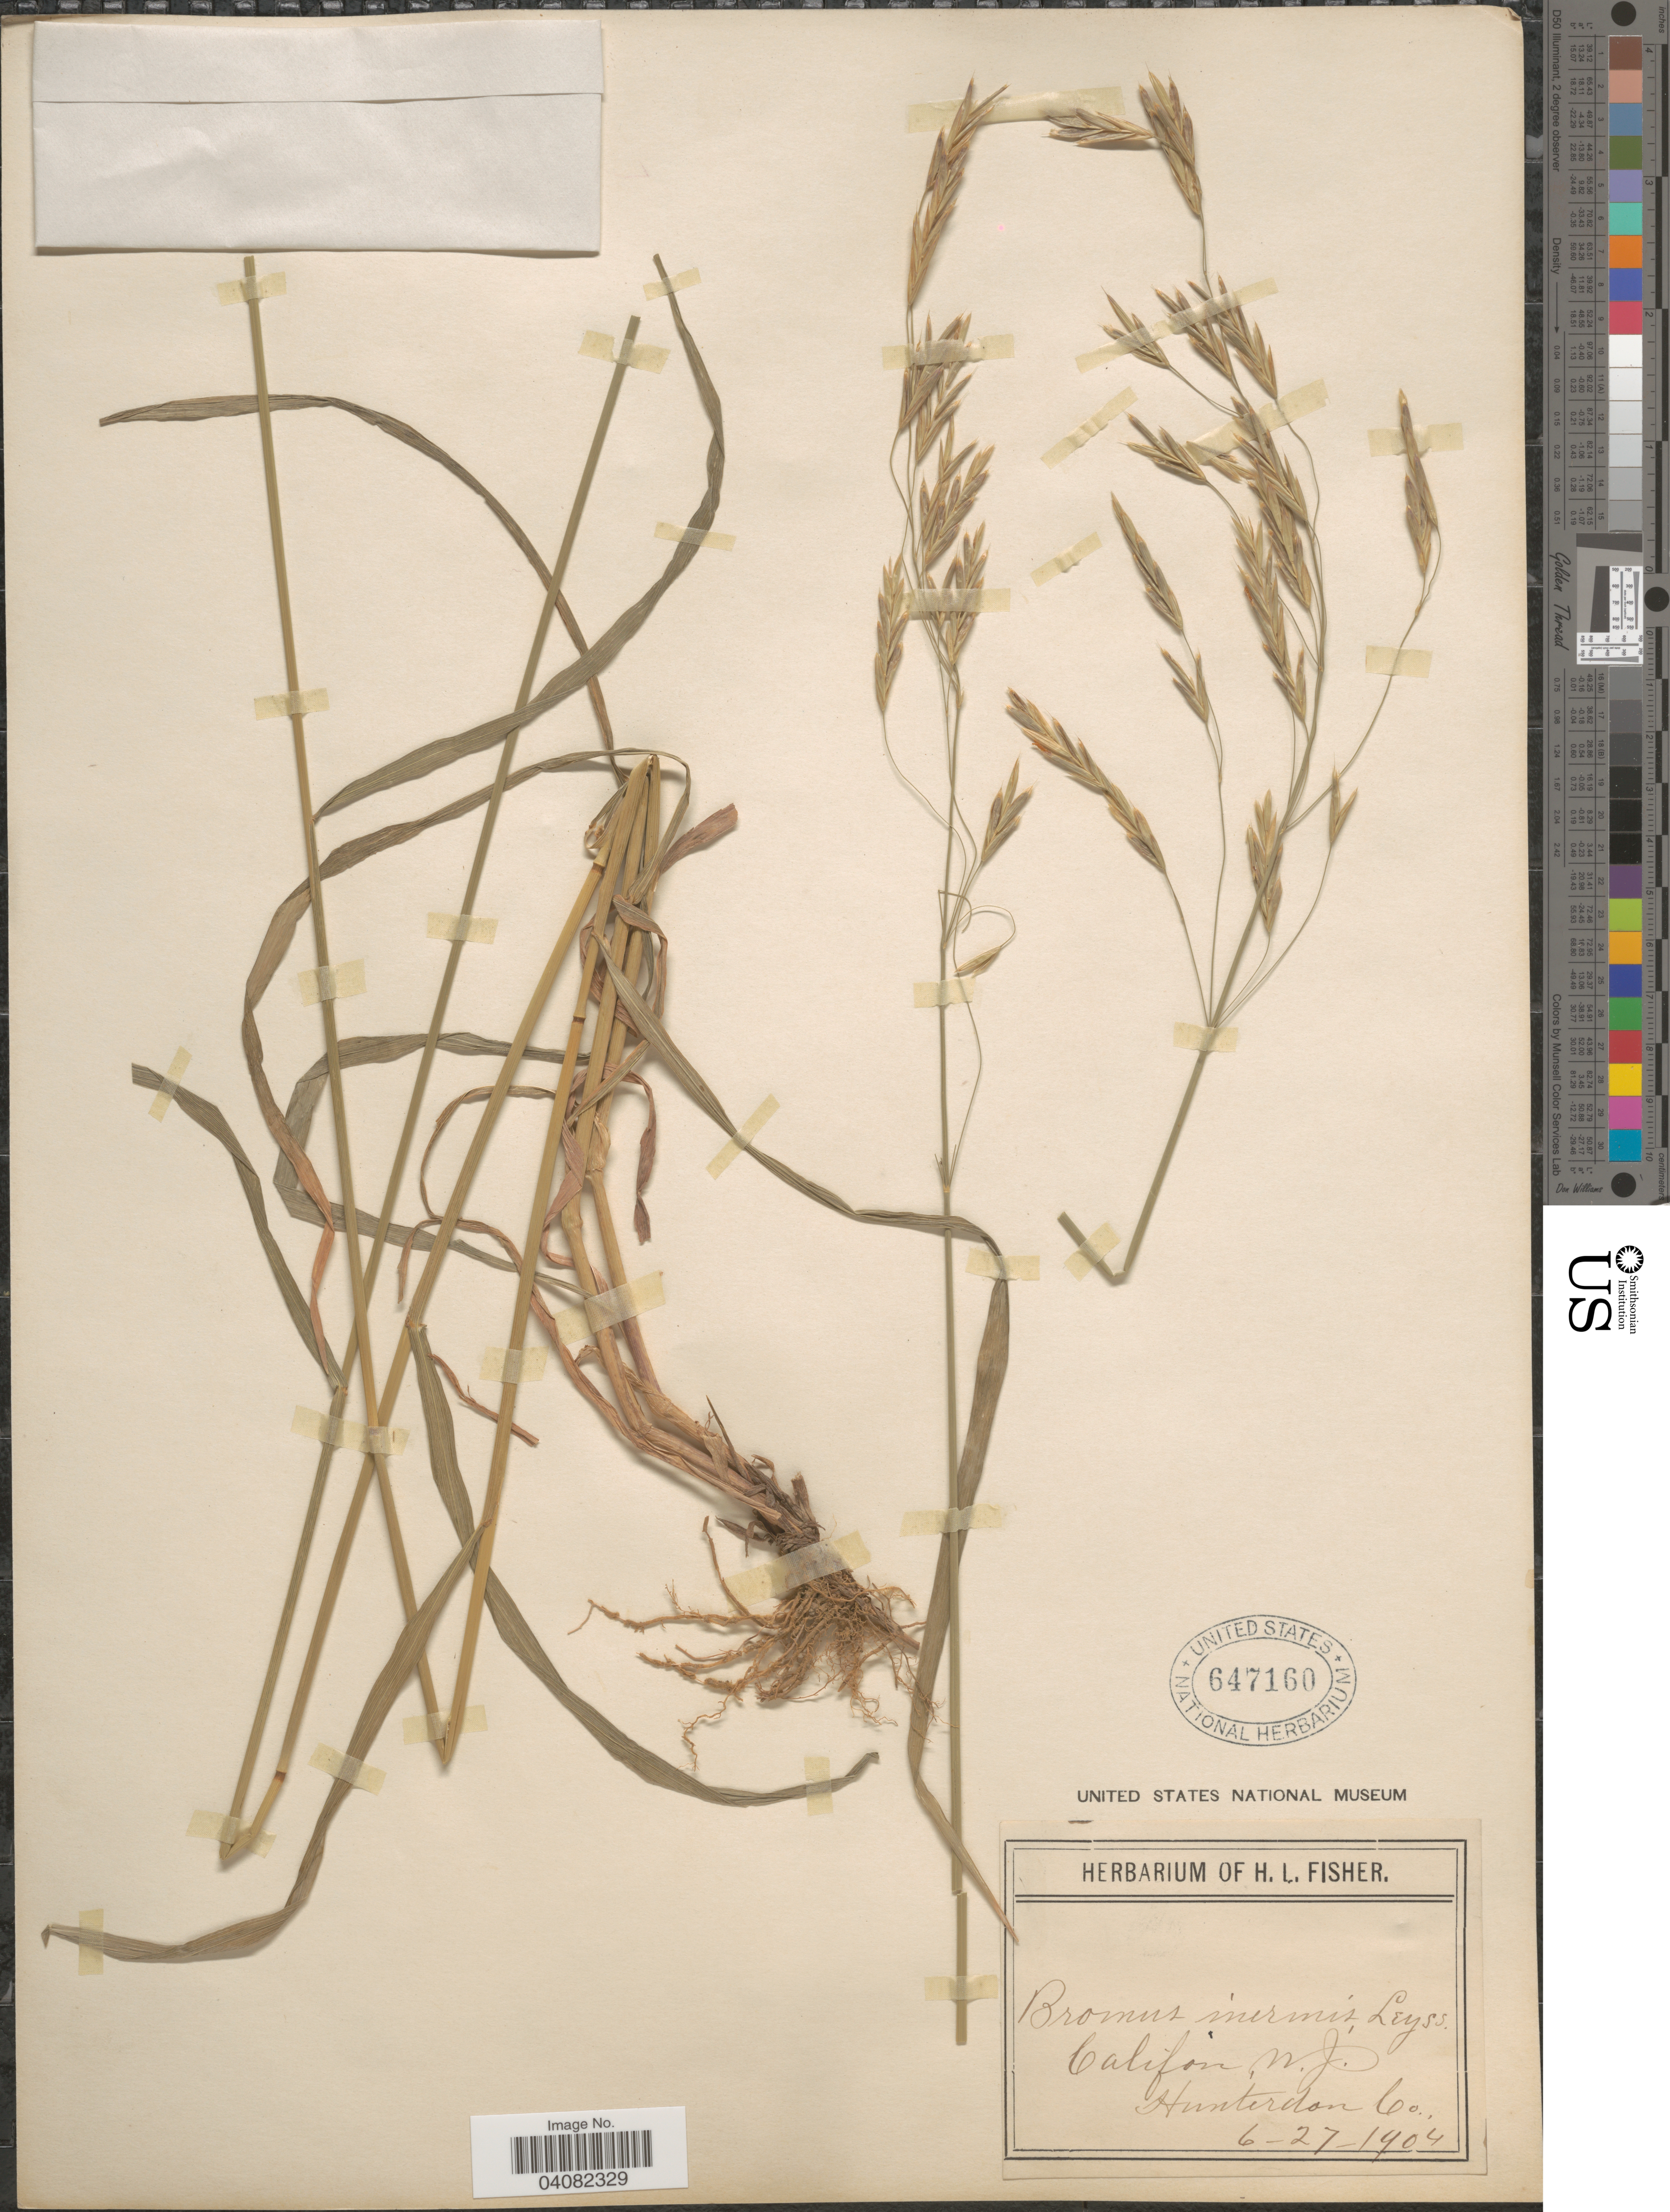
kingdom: Plantae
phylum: Tracheophyta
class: Liliopsida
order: Poales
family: Poaceae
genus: Bromus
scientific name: Bromus inermis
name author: Leyss.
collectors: ex herb. of H. L. Fisher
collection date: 1904-06-27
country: United States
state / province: New Jersey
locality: Califon. Hunterdon Co.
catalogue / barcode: US 647160